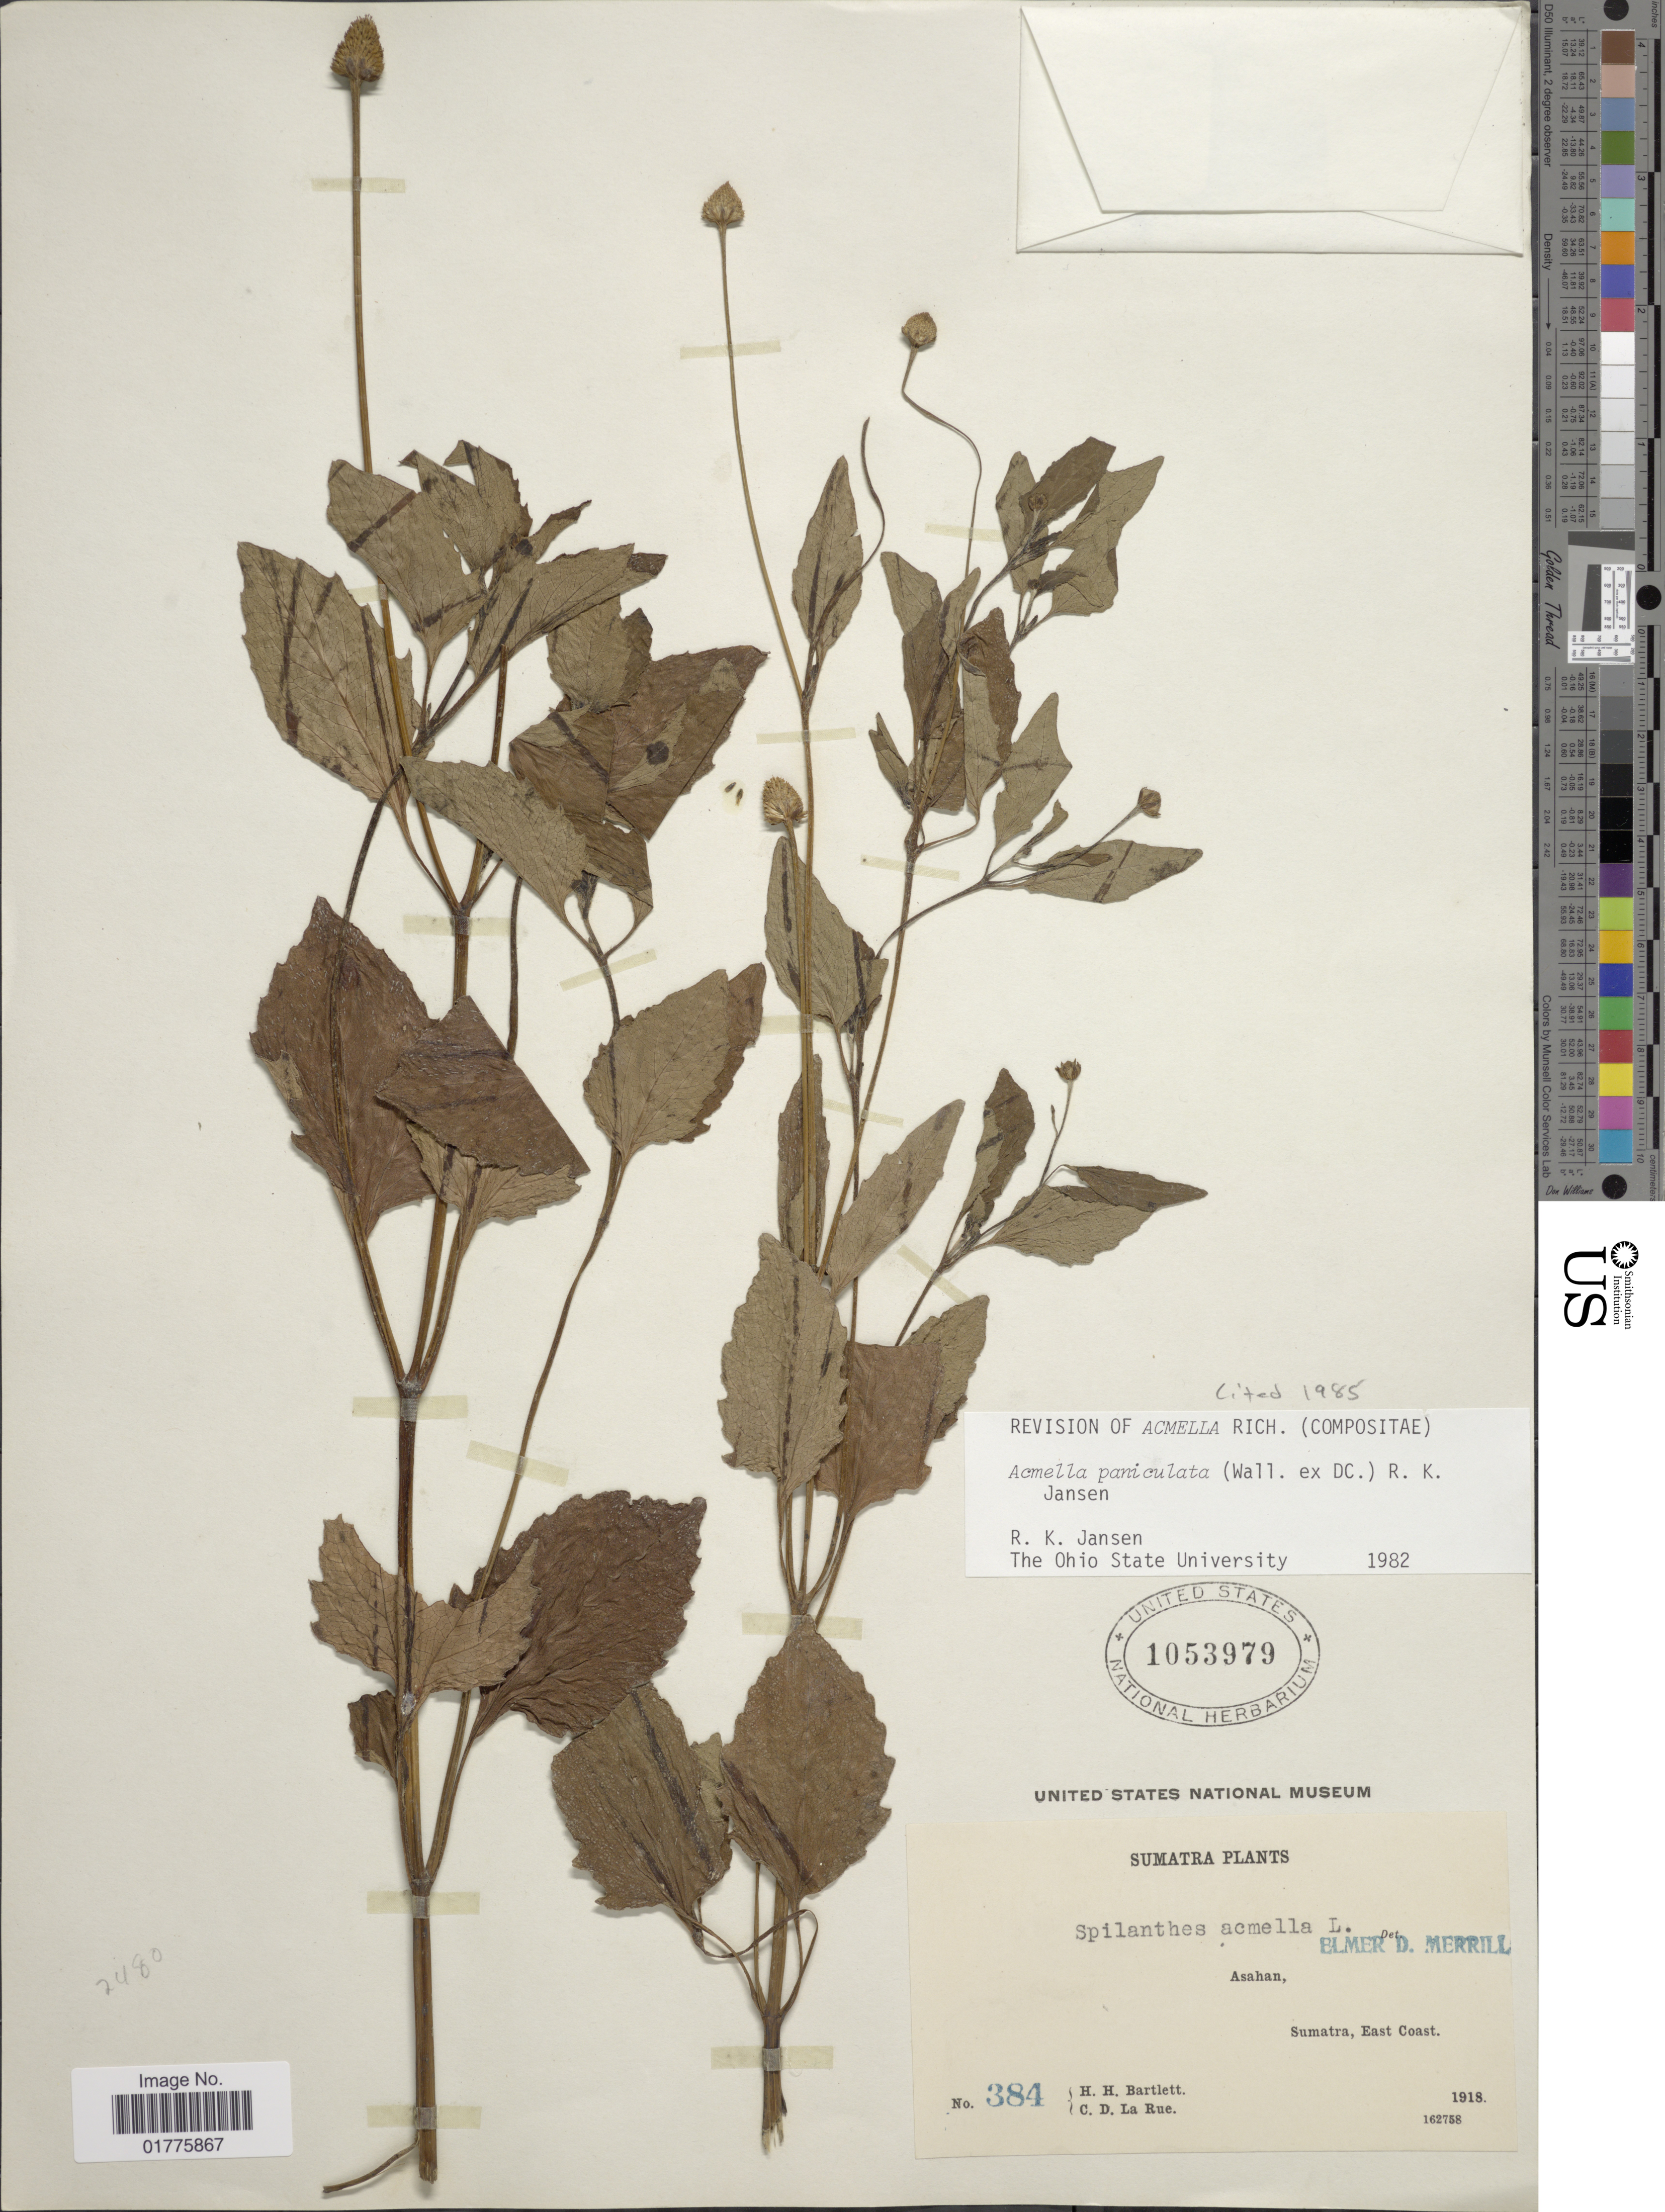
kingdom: Plantae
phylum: Tracheophyta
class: Magnoliopsida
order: Asterales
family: Asteraceae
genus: Acmella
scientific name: Acmella paniculata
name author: (Wall. ex DC.) R.K. Jansen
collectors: H. H. Bartlett & C. La Rue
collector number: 384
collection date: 1918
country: Indonesia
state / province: Sumatra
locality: Asahan, Sumatra, East Coast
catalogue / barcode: US 1053979